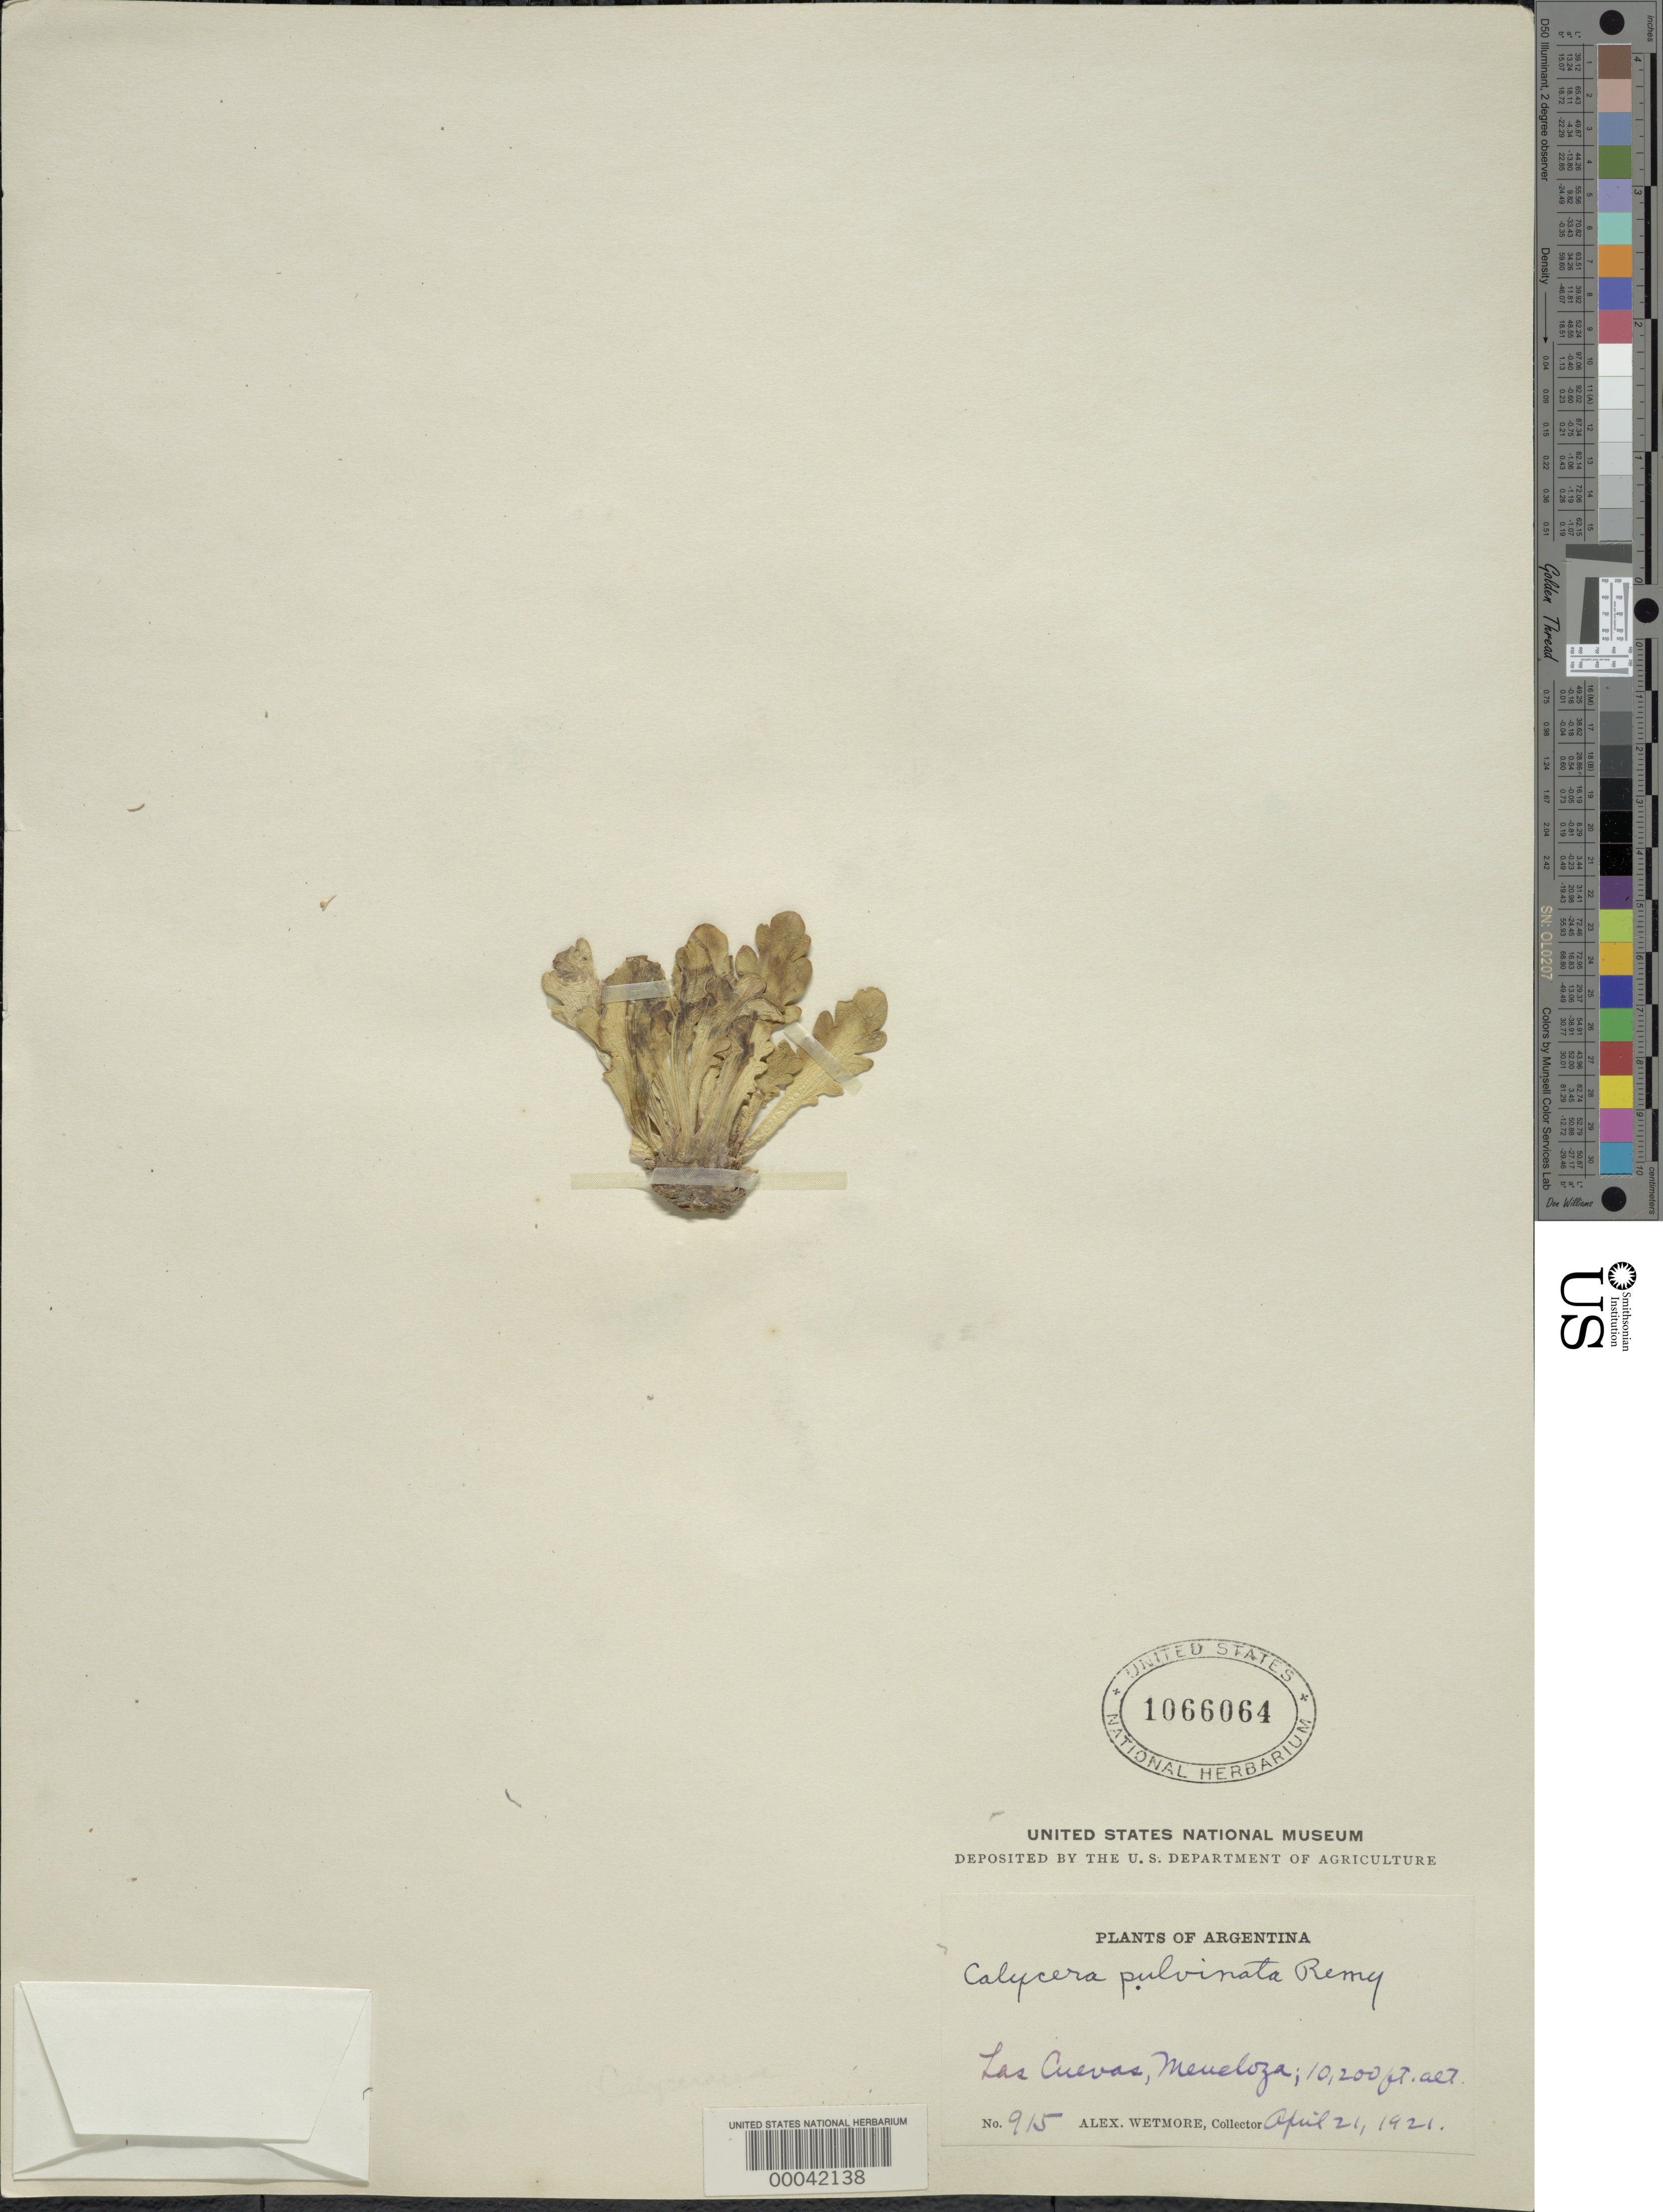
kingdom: Plantae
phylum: Tracheophyta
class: Magnoliopsida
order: Asterales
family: Calyceraceae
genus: Calycera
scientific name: Calycera pulvinata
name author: J. Rémy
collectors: A. Wetmore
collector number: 915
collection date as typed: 21 Apr 1921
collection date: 1921-04-21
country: Argentina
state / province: Mendoza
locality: Las Cuevas Dept. (?). [las Cuevas is a city not a department.]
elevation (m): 3109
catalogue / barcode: US 1066064